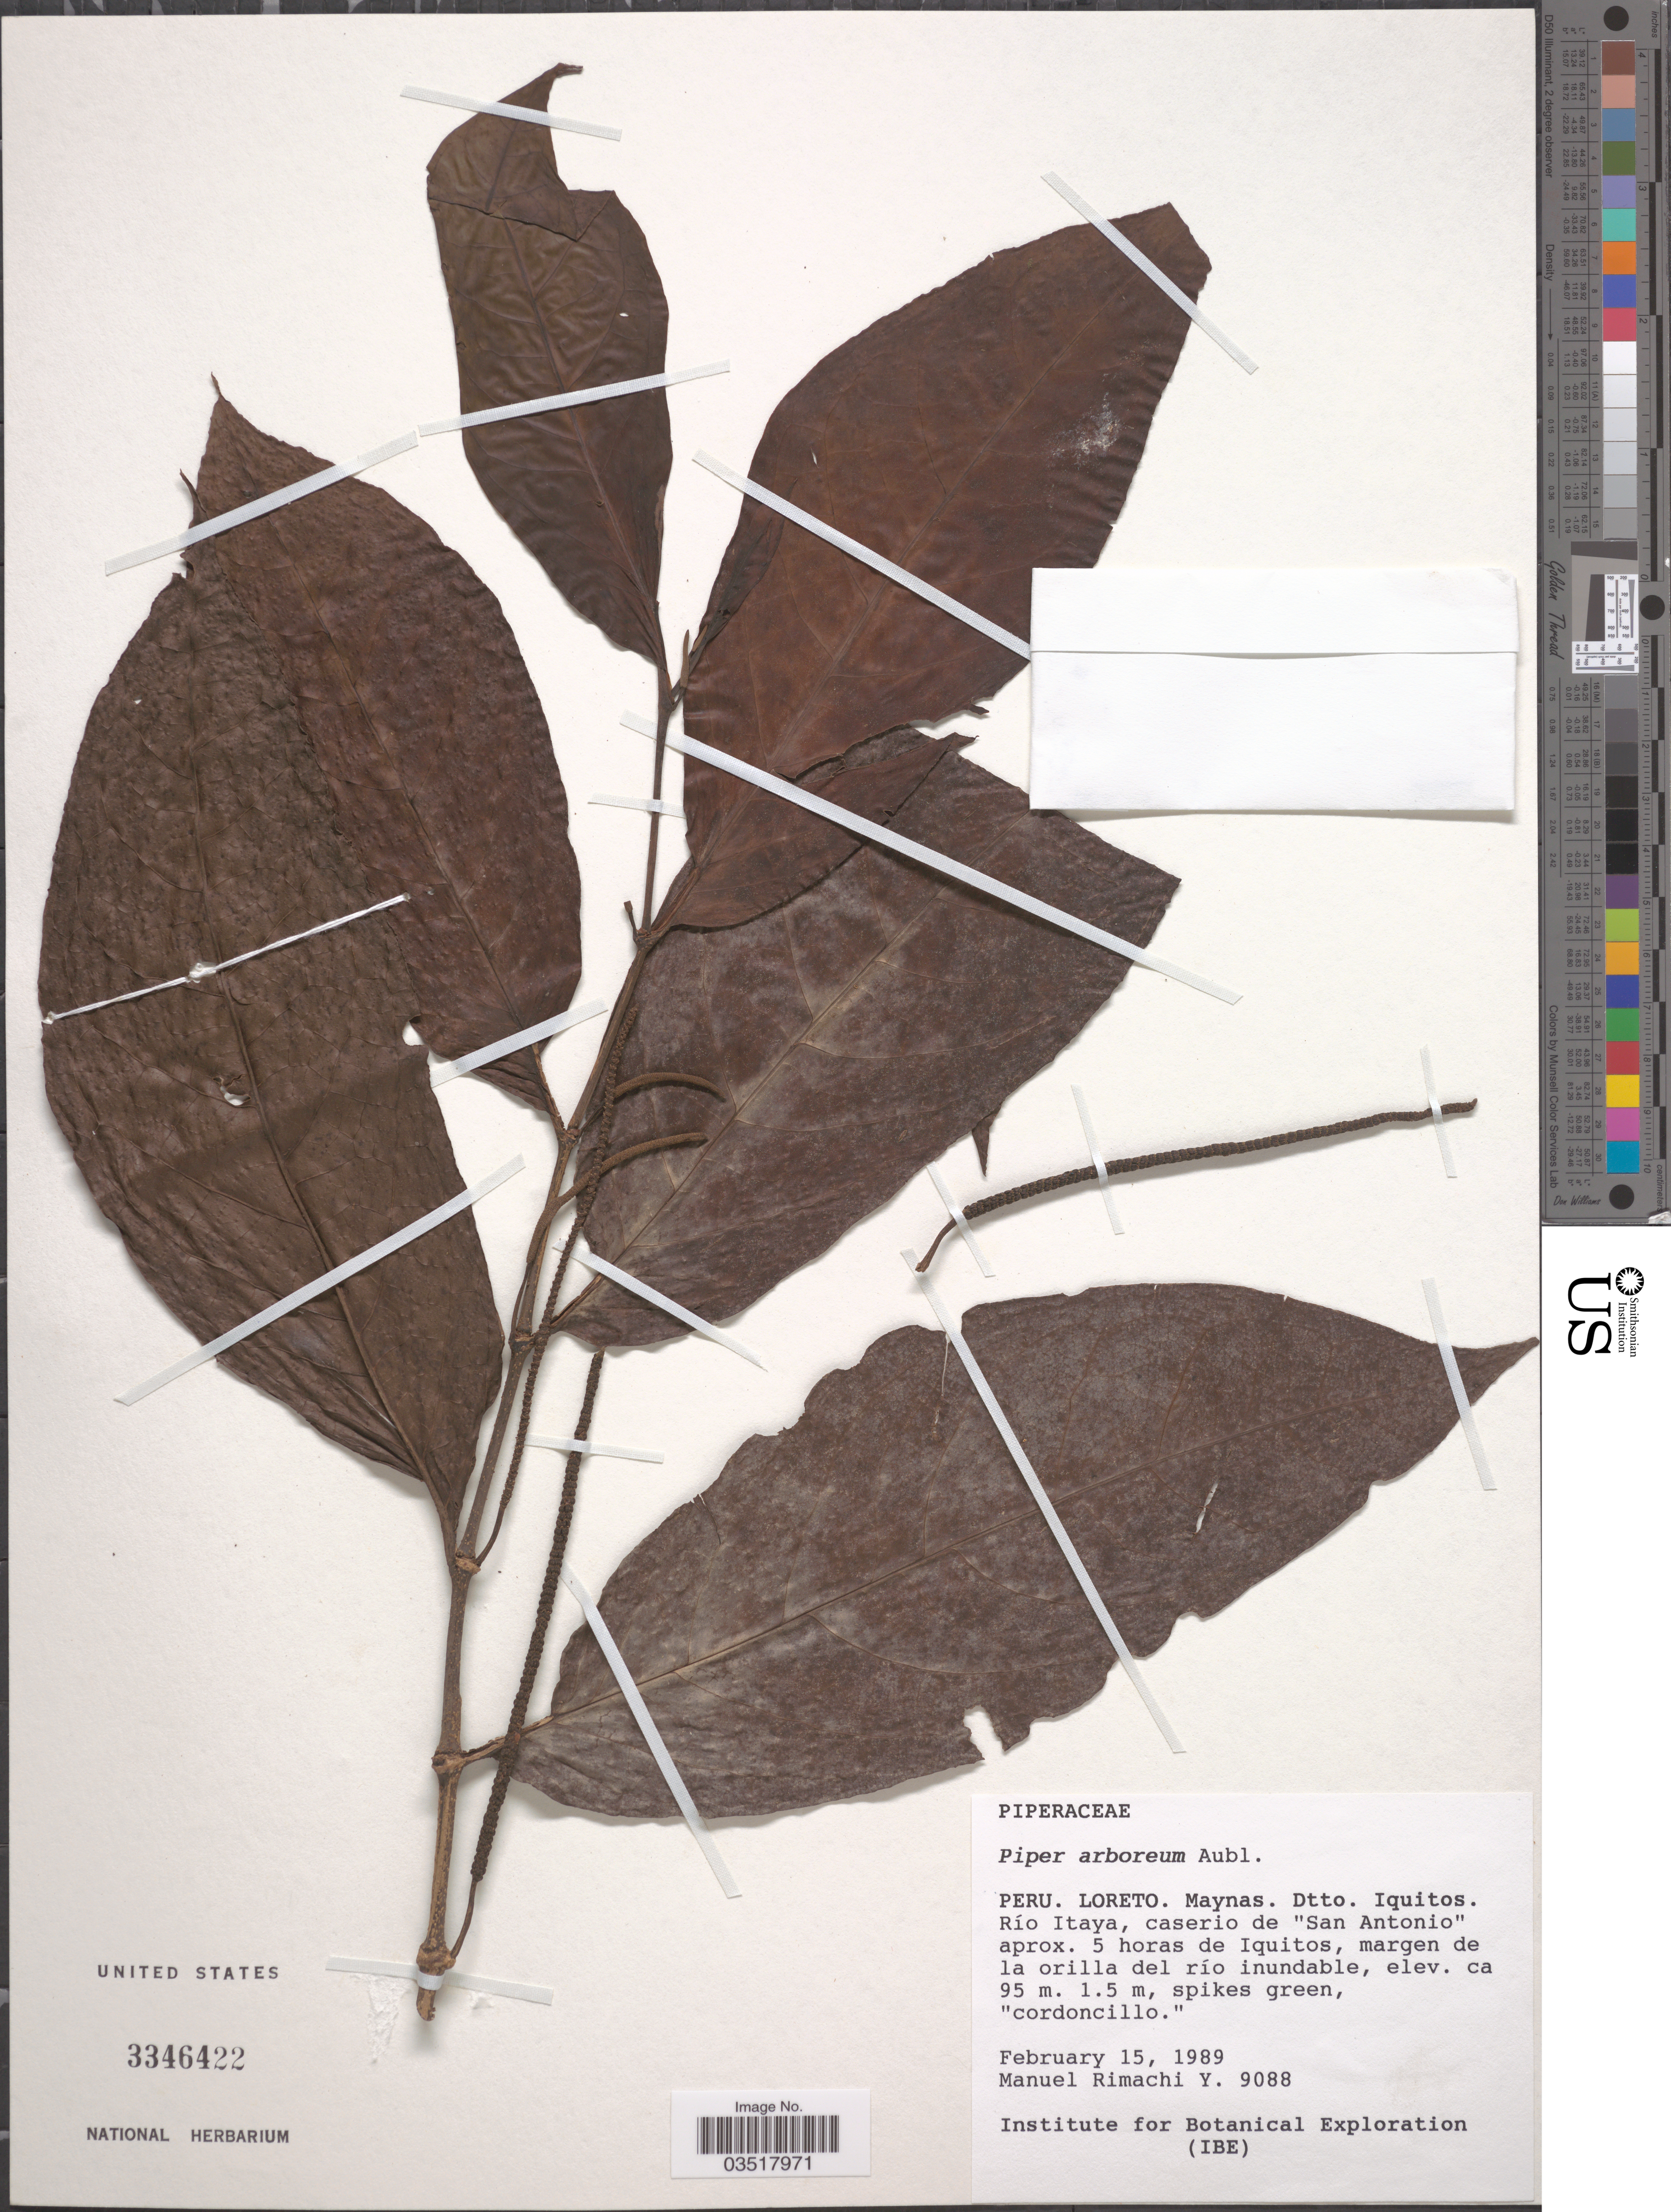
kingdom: Plantae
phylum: Tracheophyta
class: Magnoliopsida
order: Piperales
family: Piperaceae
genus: Piper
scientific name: Piper arboreum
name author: Aubl.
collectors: M. Rimachi Y.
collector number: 9088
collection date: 1989-02-15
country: Peru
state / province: Loreto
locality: Maynas. Dtto. Iquitos. Río Itaya, caserio de 'San Antonio' aprox. 5 horas de Iquitos, margen de la orilla del río inundable.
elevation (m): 95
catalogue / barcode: US 3346422